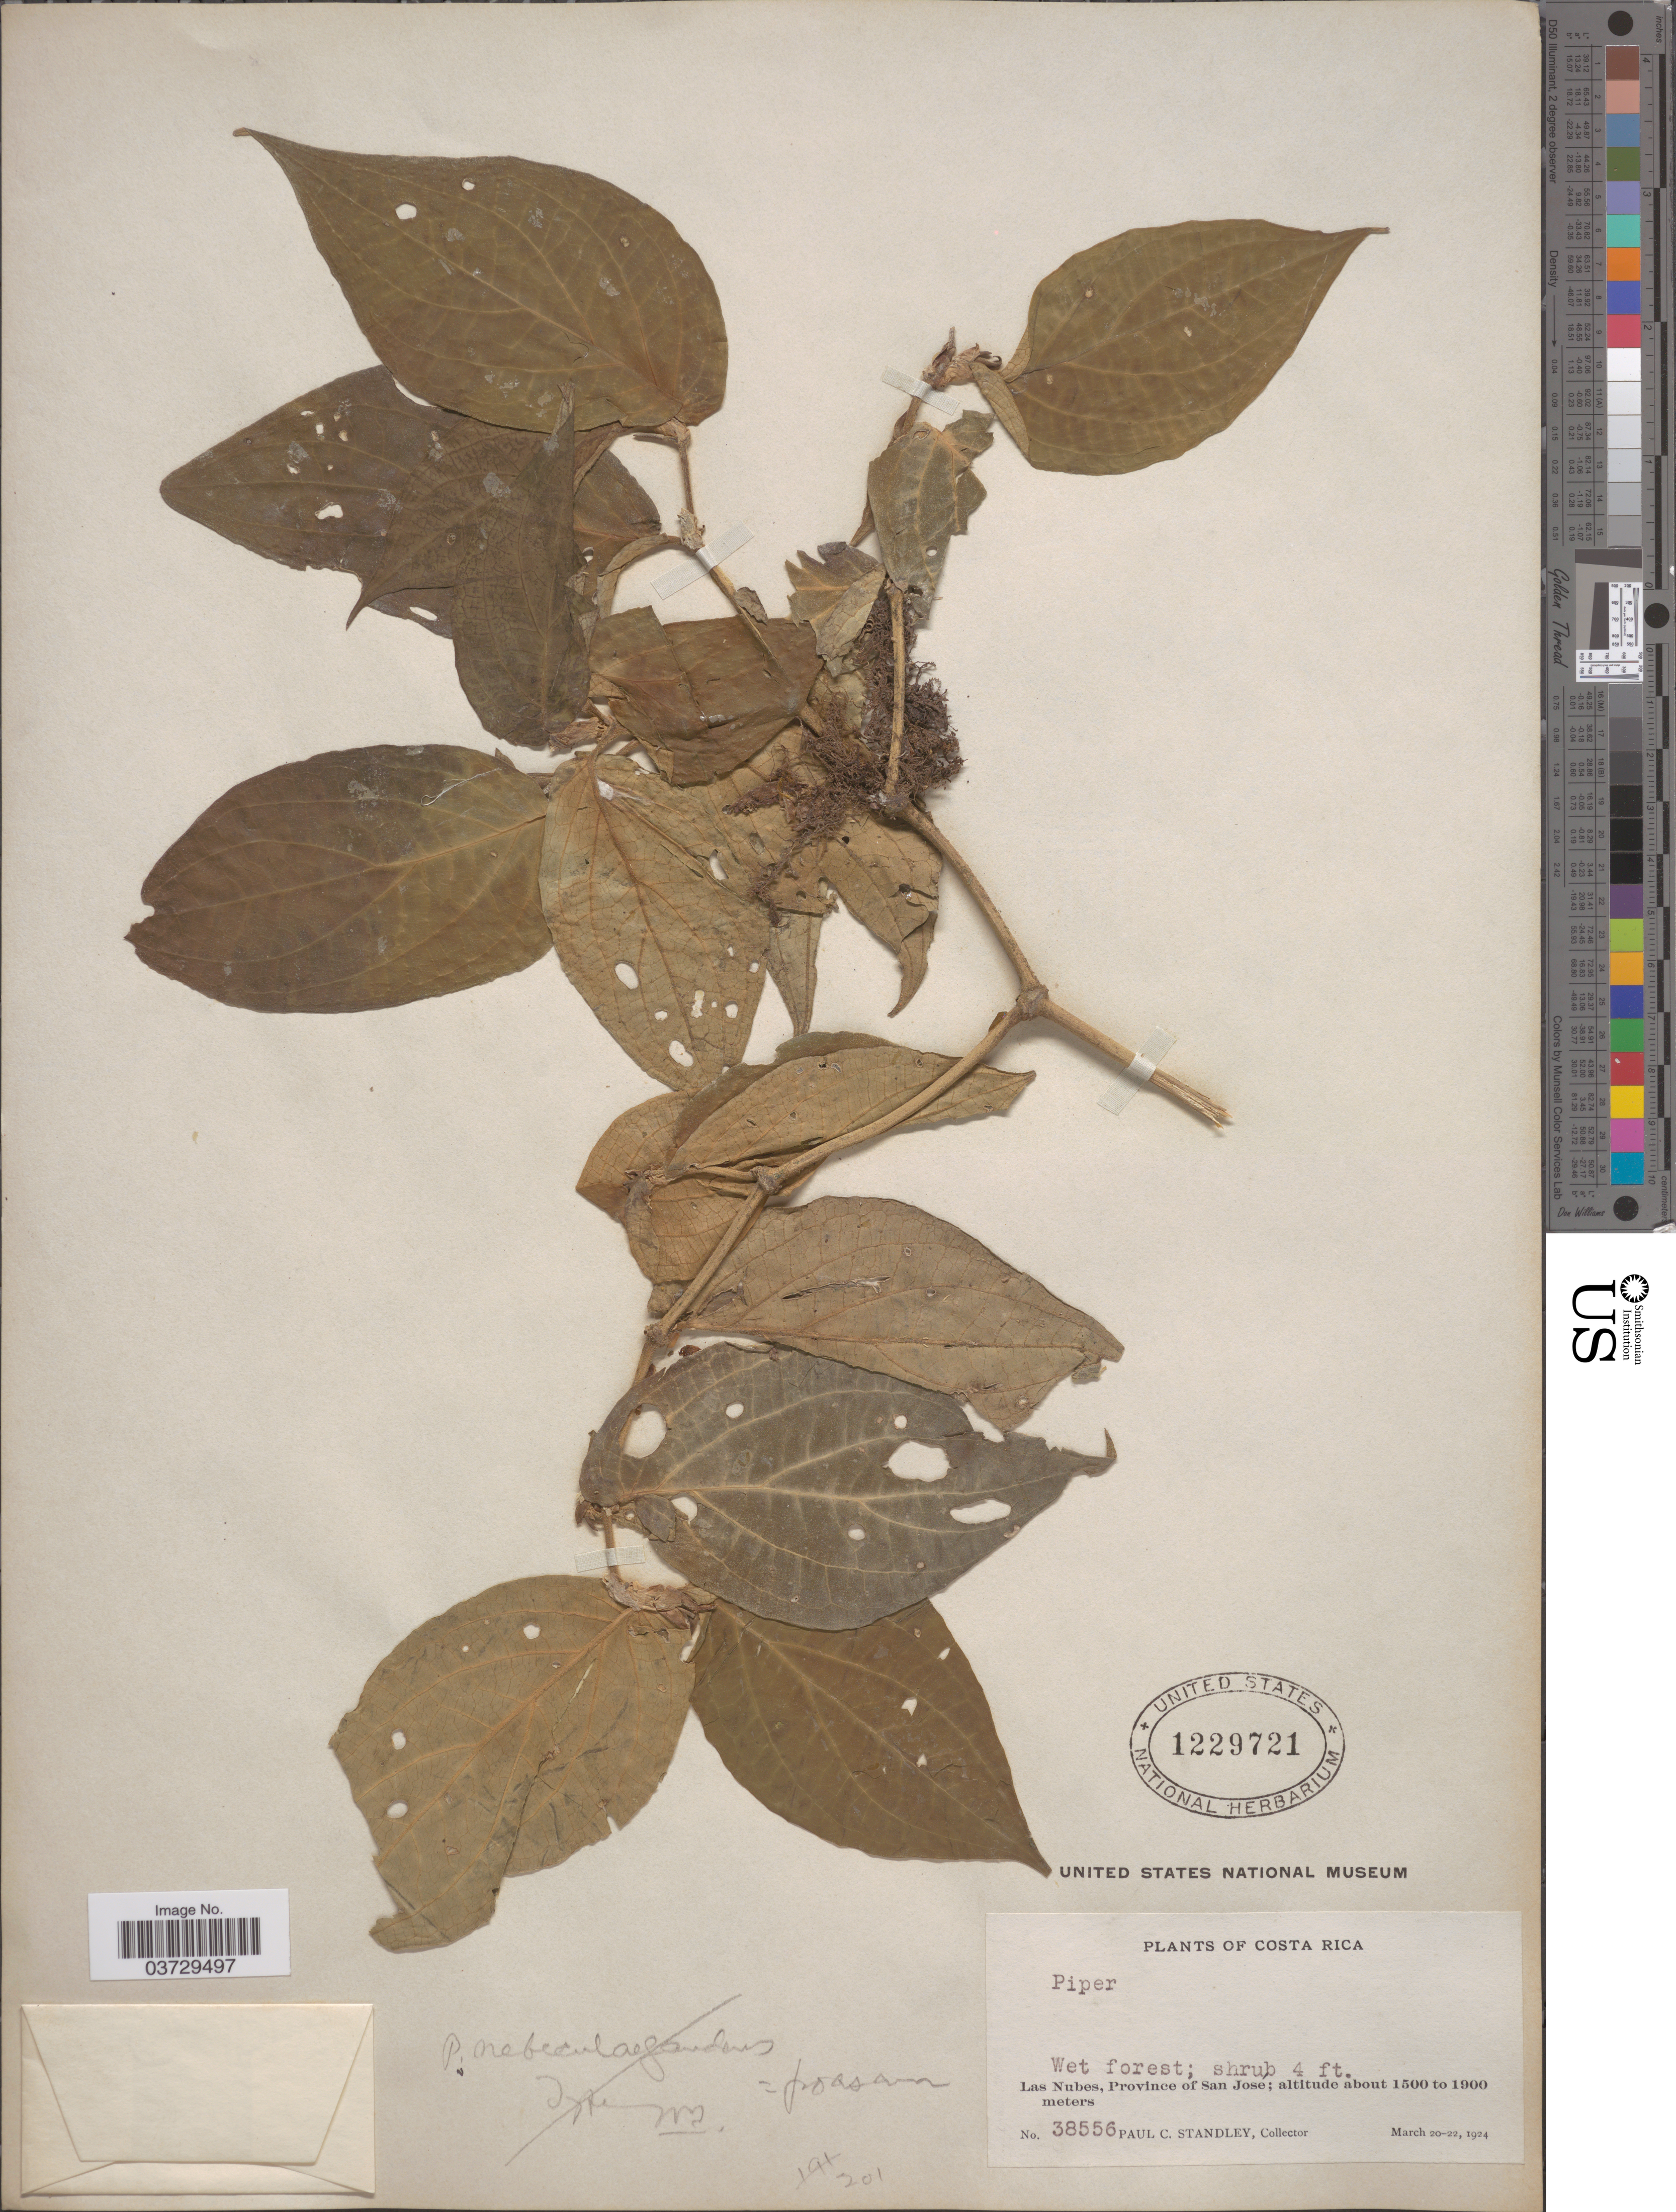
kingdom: Plantae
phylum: Tracheophyta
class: Magnoliopsida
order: Piperales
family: Piperaceae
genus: Piper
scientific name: Piper poasanum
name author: C. DC.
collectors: P. C. Standley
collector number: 38556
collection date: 1924-03-20/1924-03-22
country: Costa Rica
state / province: San José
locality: Las Nubes.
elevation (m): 1500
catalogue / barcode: US 1229721